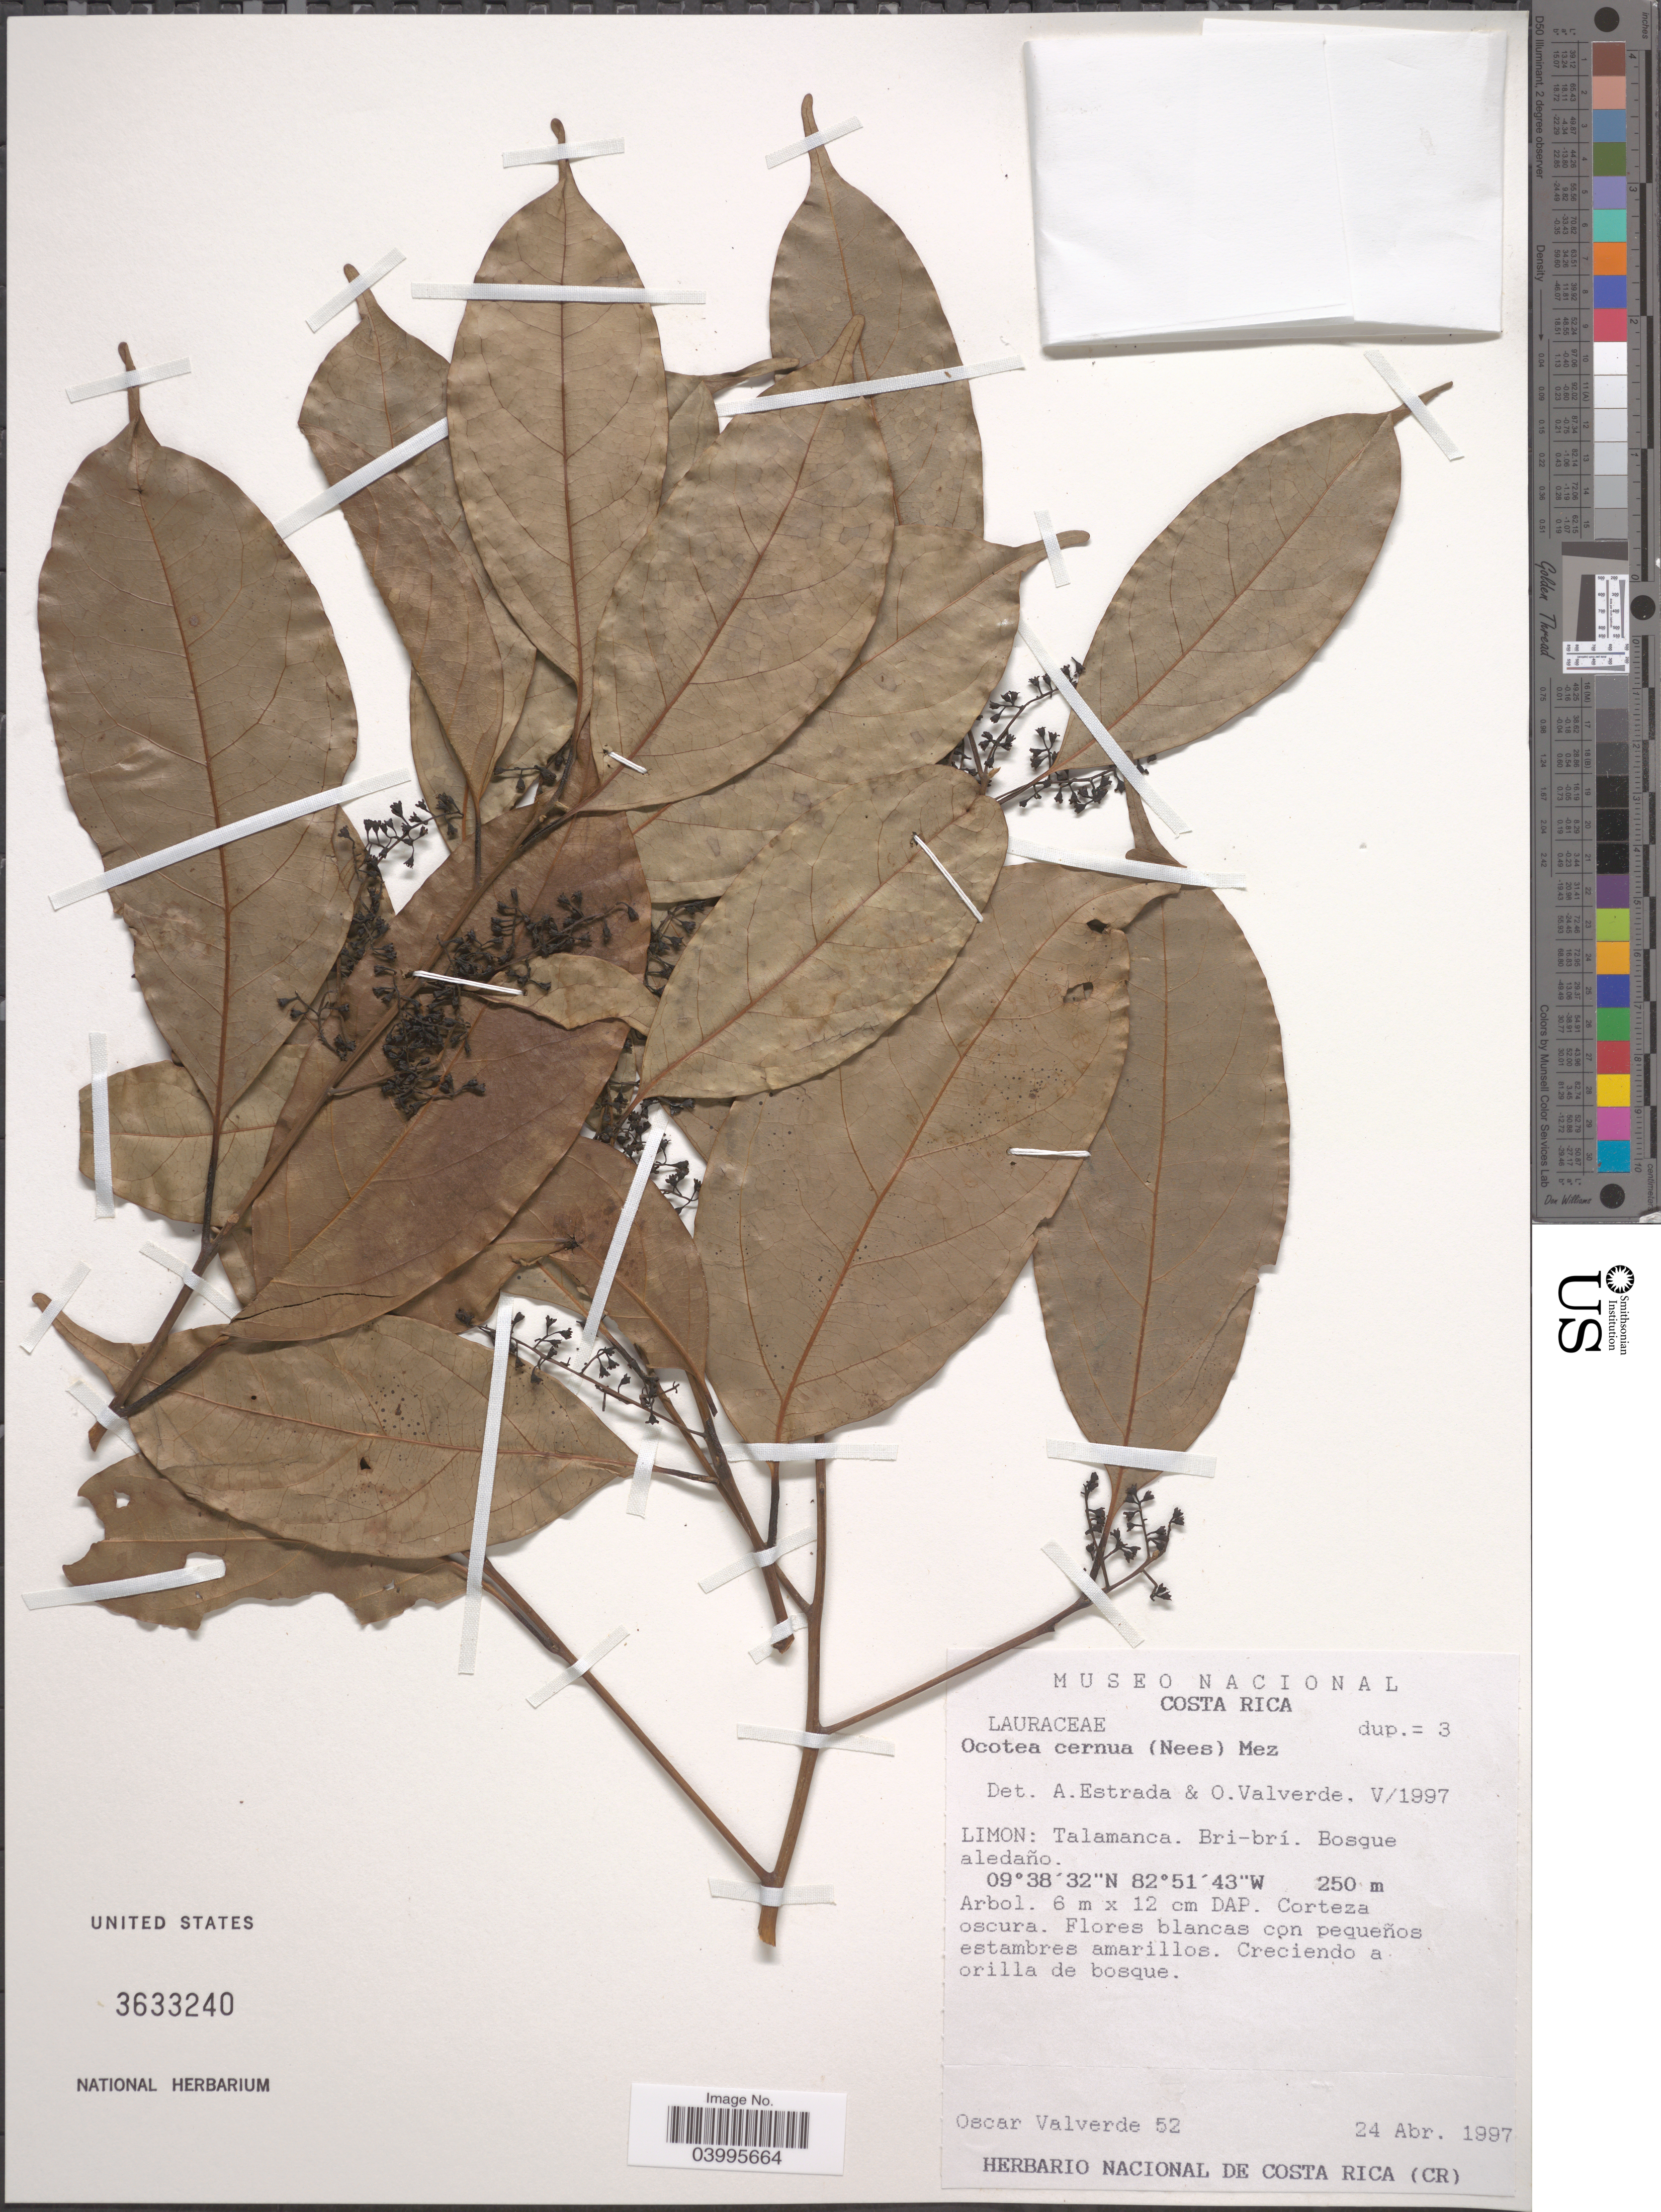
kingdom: Plantae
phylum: Tracheophyta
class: Magnoliopsida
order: Laurales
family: Lauraceae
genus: Ocotea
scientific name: Ocotea cernua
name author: (Nees) Mez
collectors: O. Valverde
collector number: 52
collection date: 1997-04-24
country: Costa Rica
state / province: Limón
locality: Talamanca. Bri-brí. Bosque aledaño.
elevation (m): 250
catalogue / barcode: US 3633240